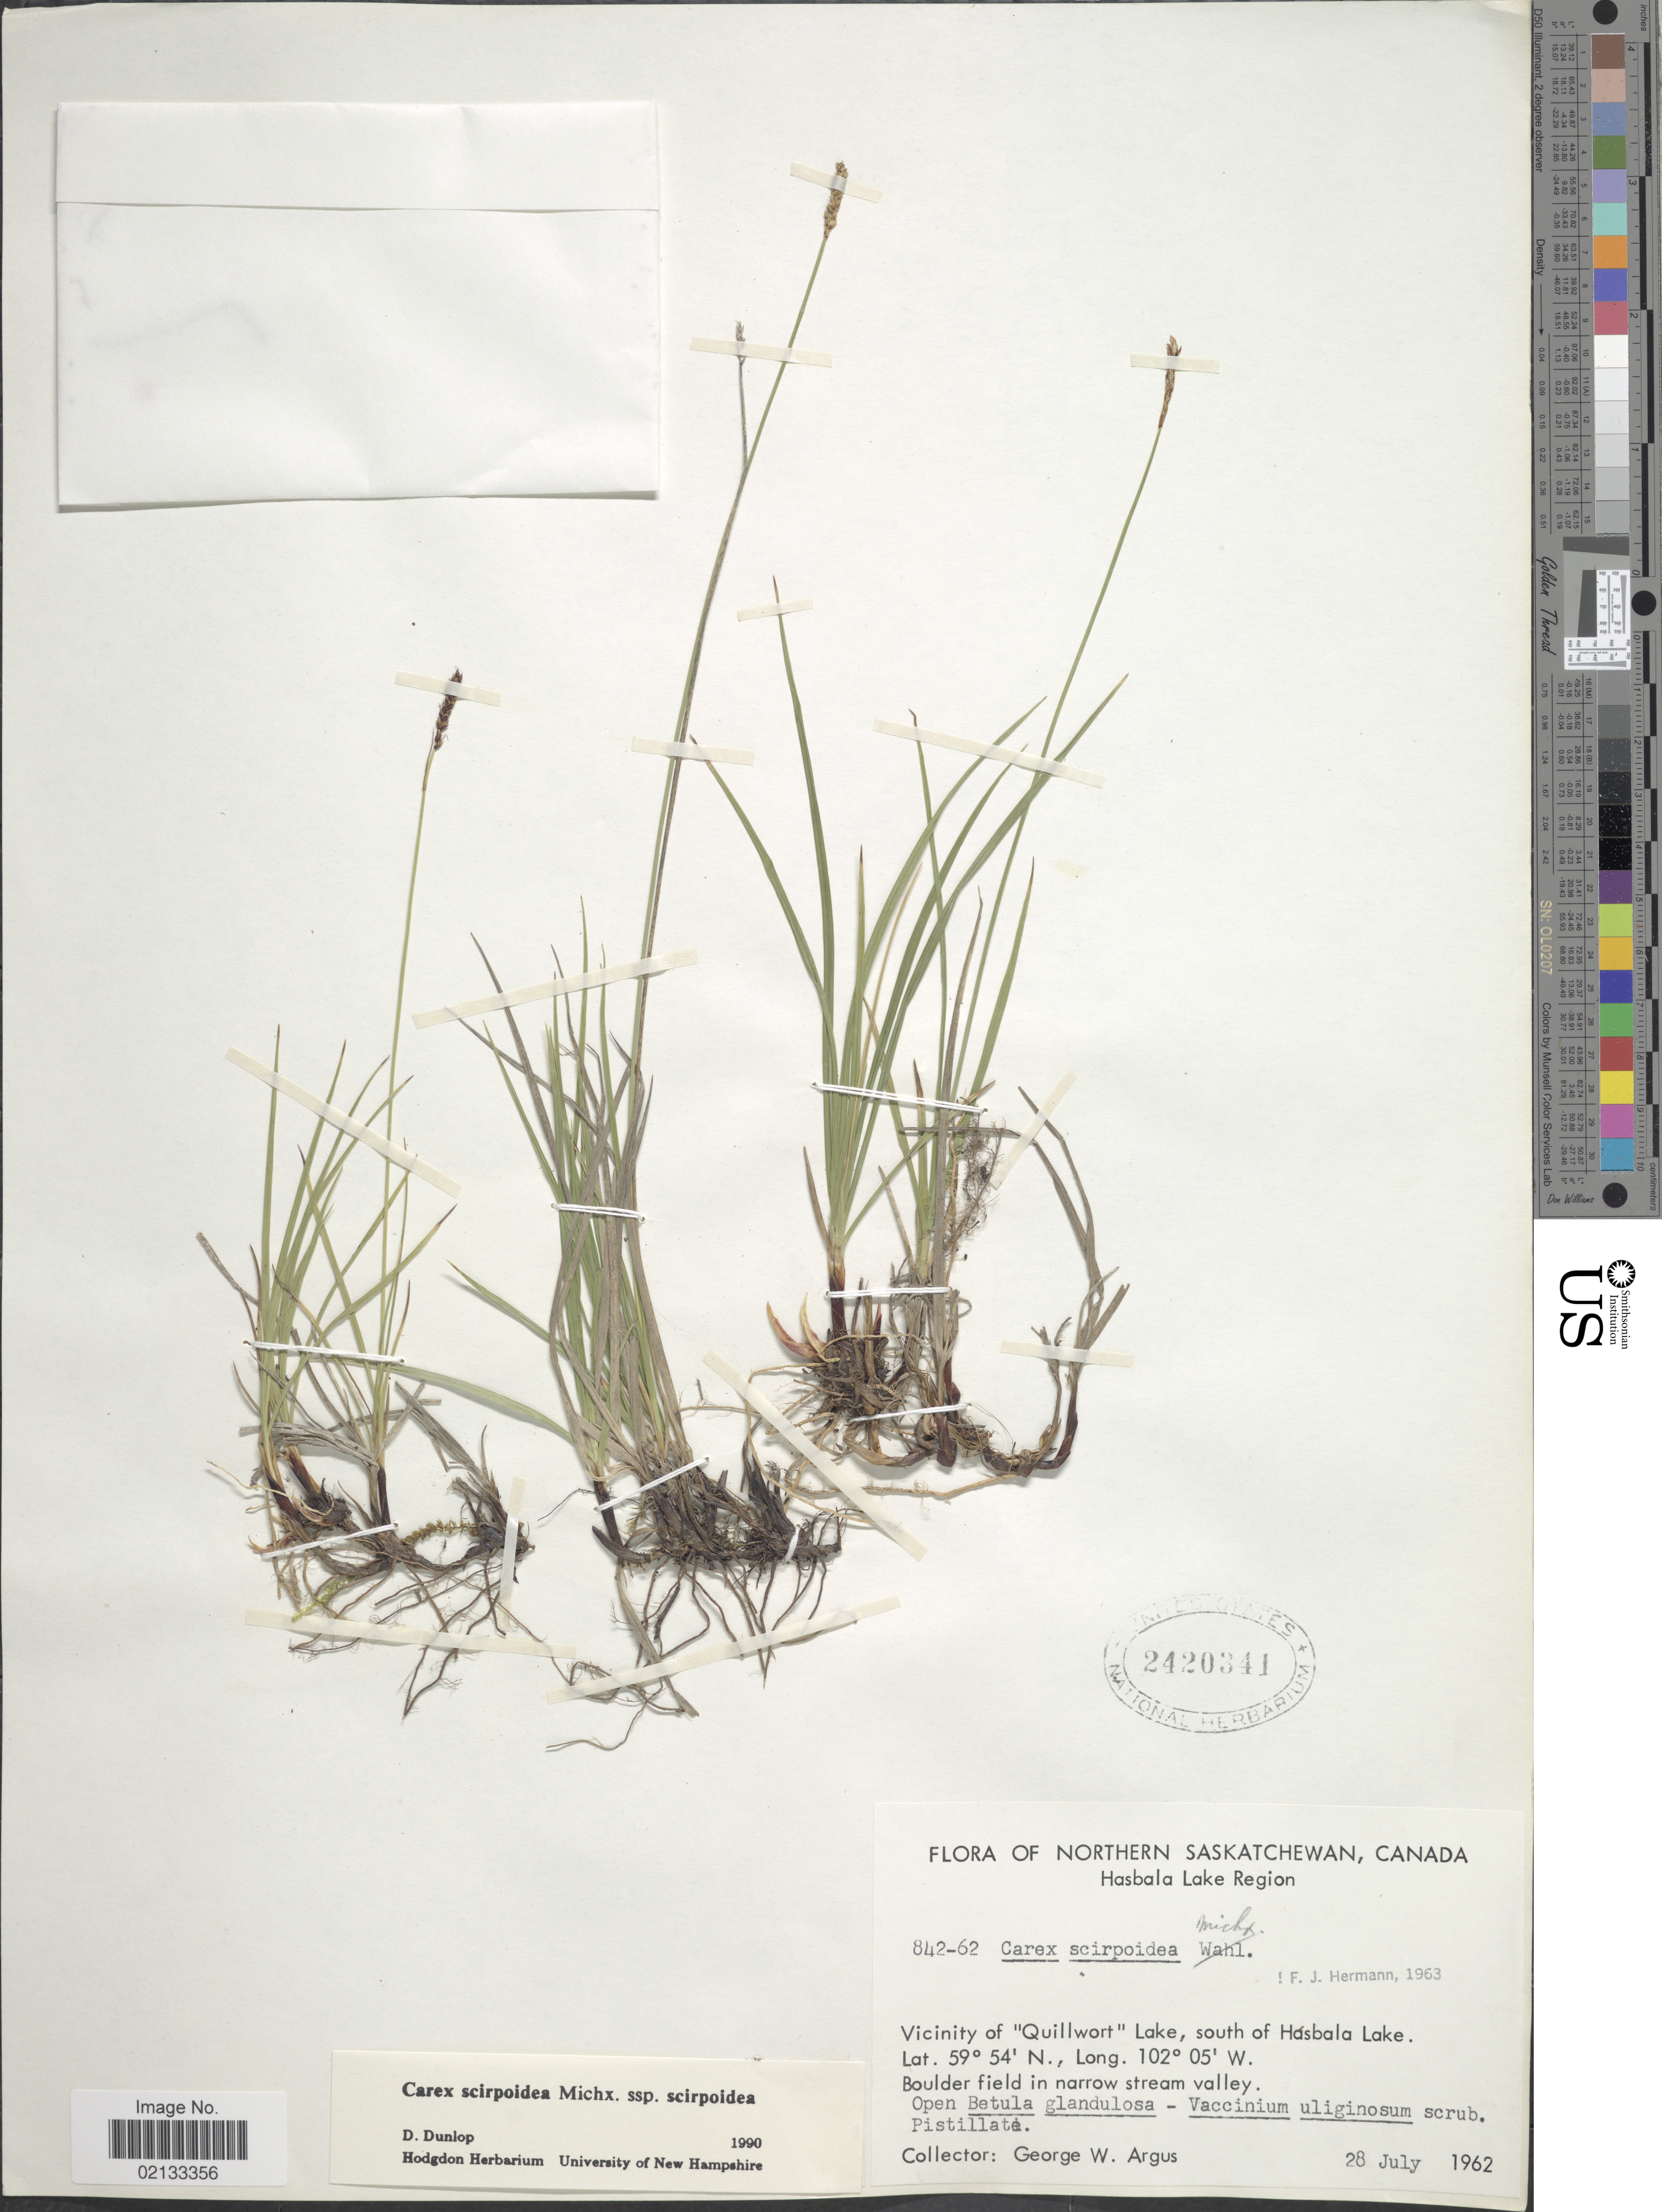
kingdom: Plantae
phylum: Tracheophyta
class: Liliopsida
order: Poales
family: Cyperaceae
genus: Carex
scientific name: Carex scirpoidea subsp. scirpoidea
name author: Michx.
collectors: G. W. Argus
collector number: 842-62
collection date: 1962-07-28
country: Canada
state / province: Saskatchewan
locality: Northern Saskatchewan, Hasbala Lake Region, Vicinity of 'Quillworth' Lake, south of Hásbala Lake, Boulder field in narrow stream valley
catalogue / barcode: US 2420341